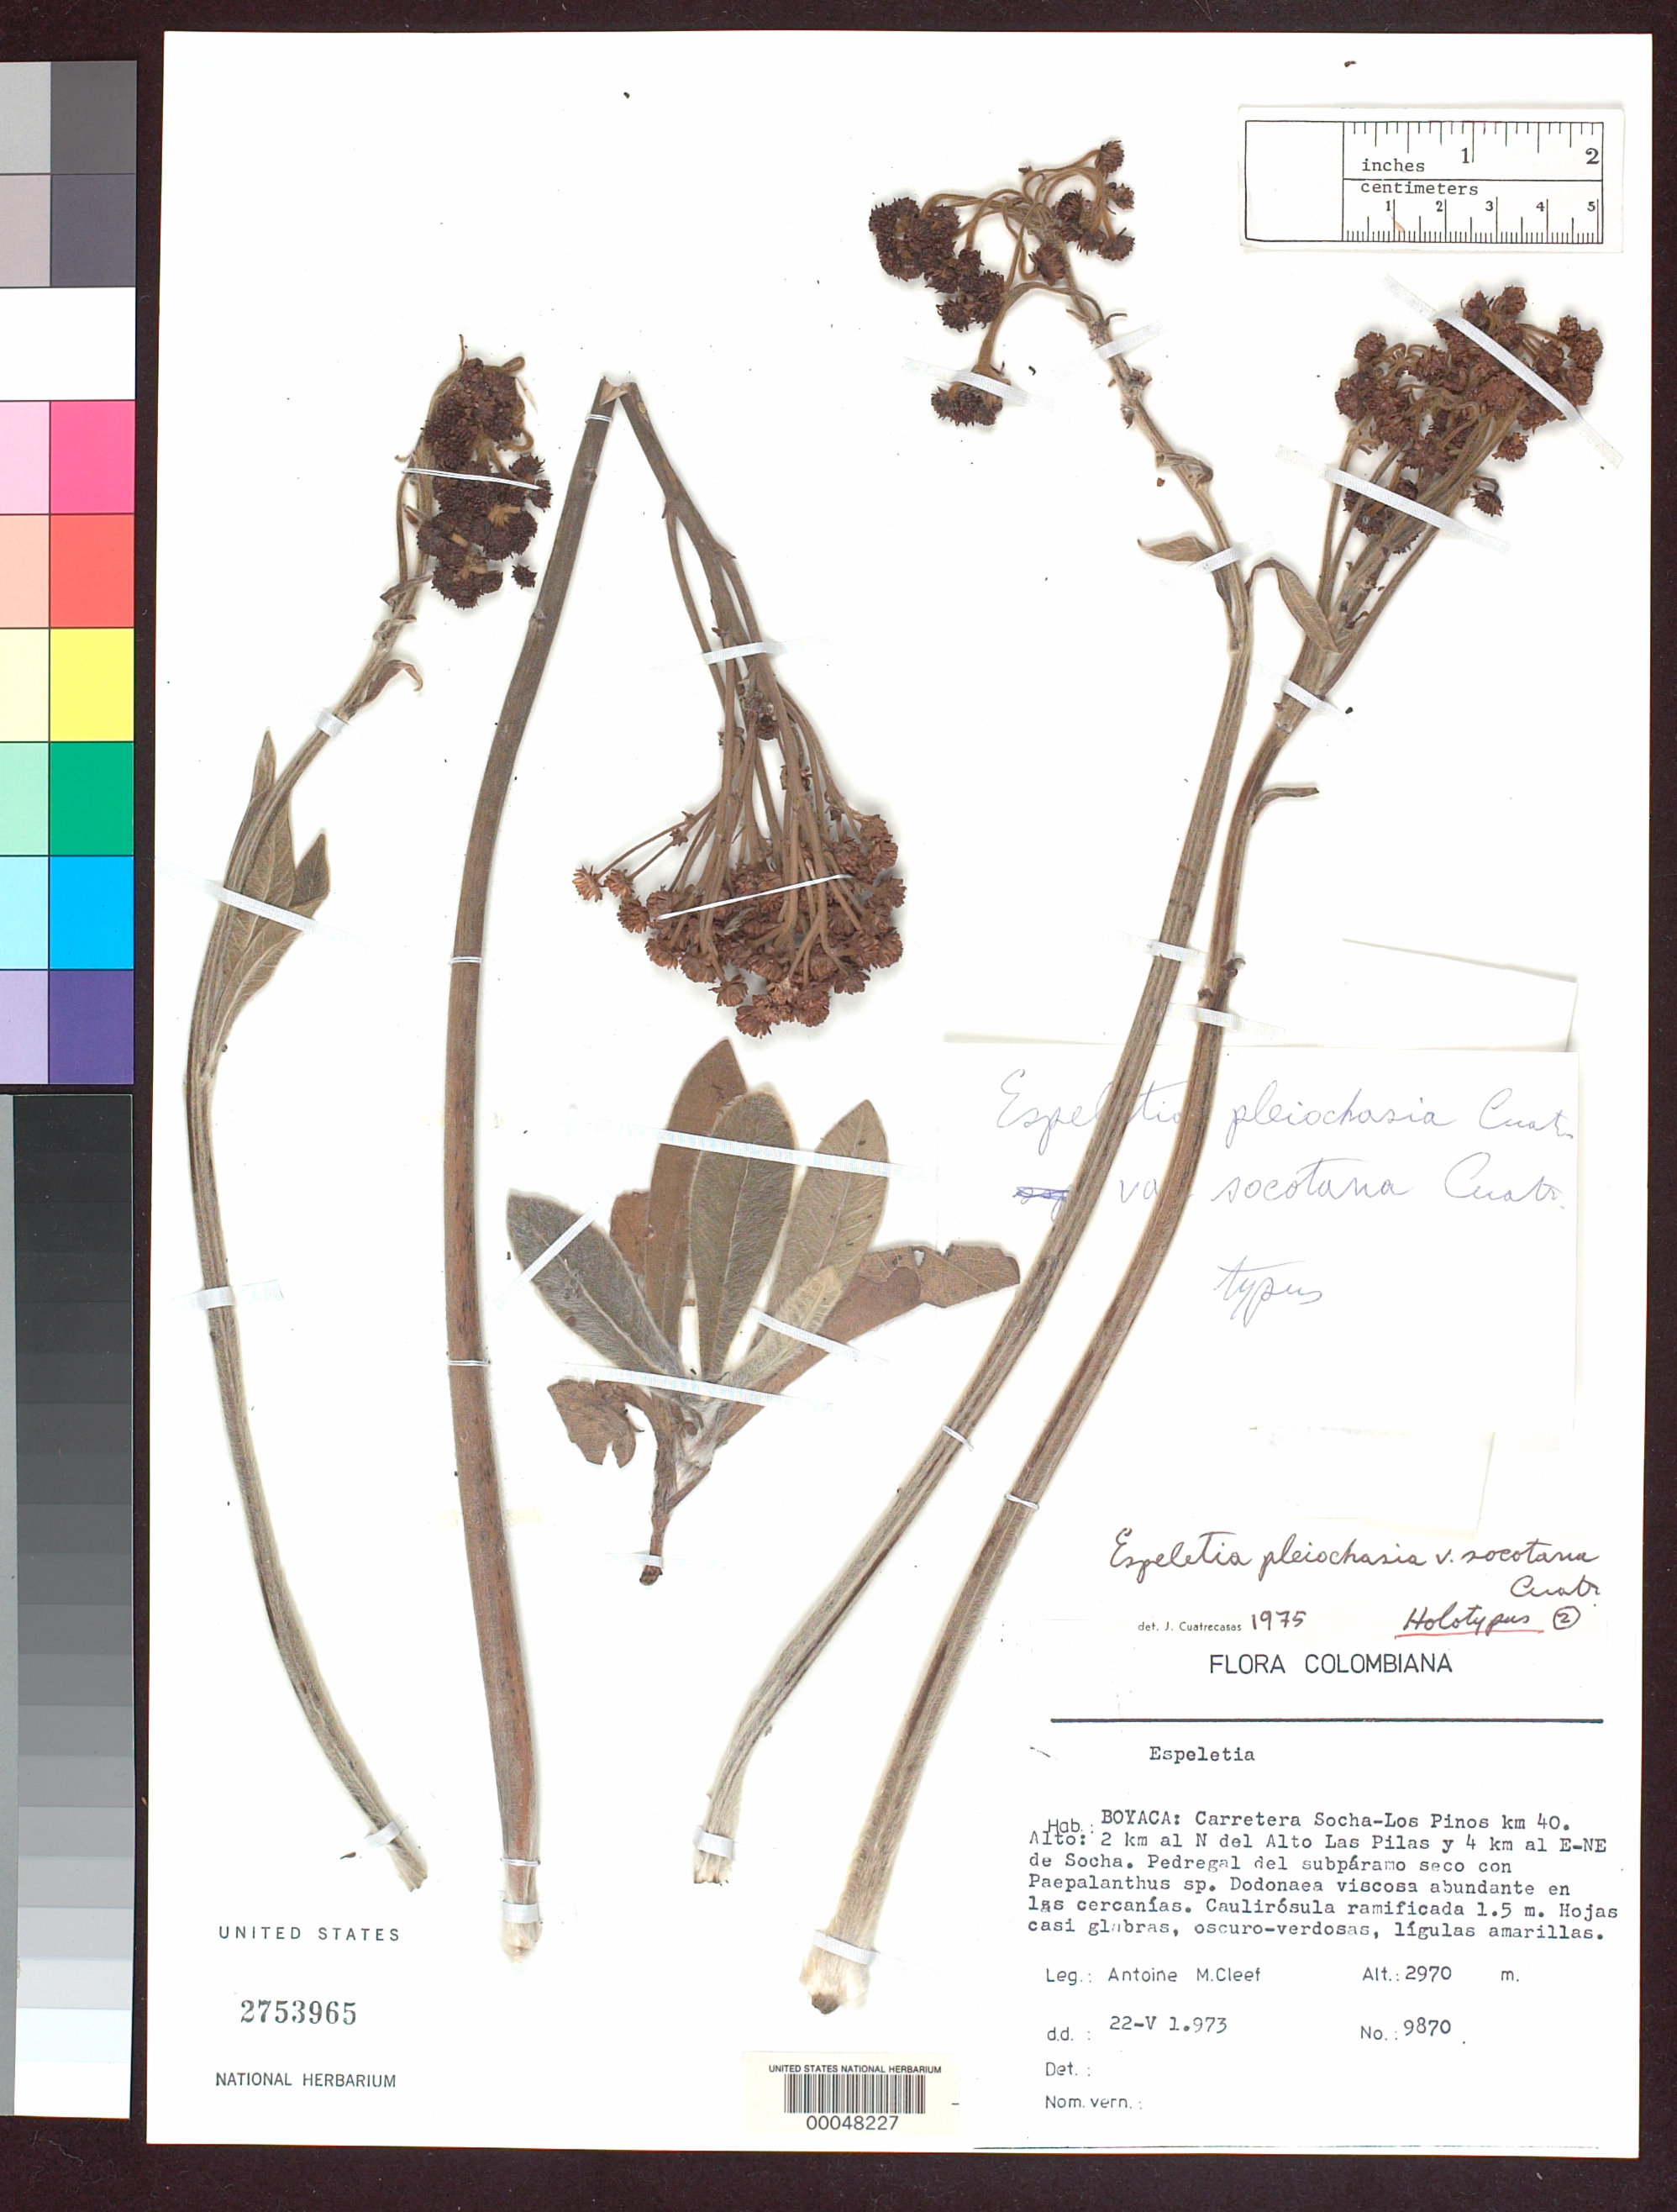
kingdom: Plantae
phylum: Tracheophyta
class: Magnoliopsida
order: Asterales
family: Asteraceae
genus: Espeletia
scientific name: Espeletia pleiochasia var. socotana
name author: Cuatrec.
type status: Holotype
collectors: A. M. Cleef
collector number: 9870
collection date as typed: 22 May 1973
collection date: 1973-05-22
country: Colombia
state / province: Boyacá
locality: Carretera Socha-los Pinos km 40, Alto 2 km N del Alto las Pilas & 4 km ENEde Socha.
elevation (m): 2970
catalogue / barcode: US 2753965